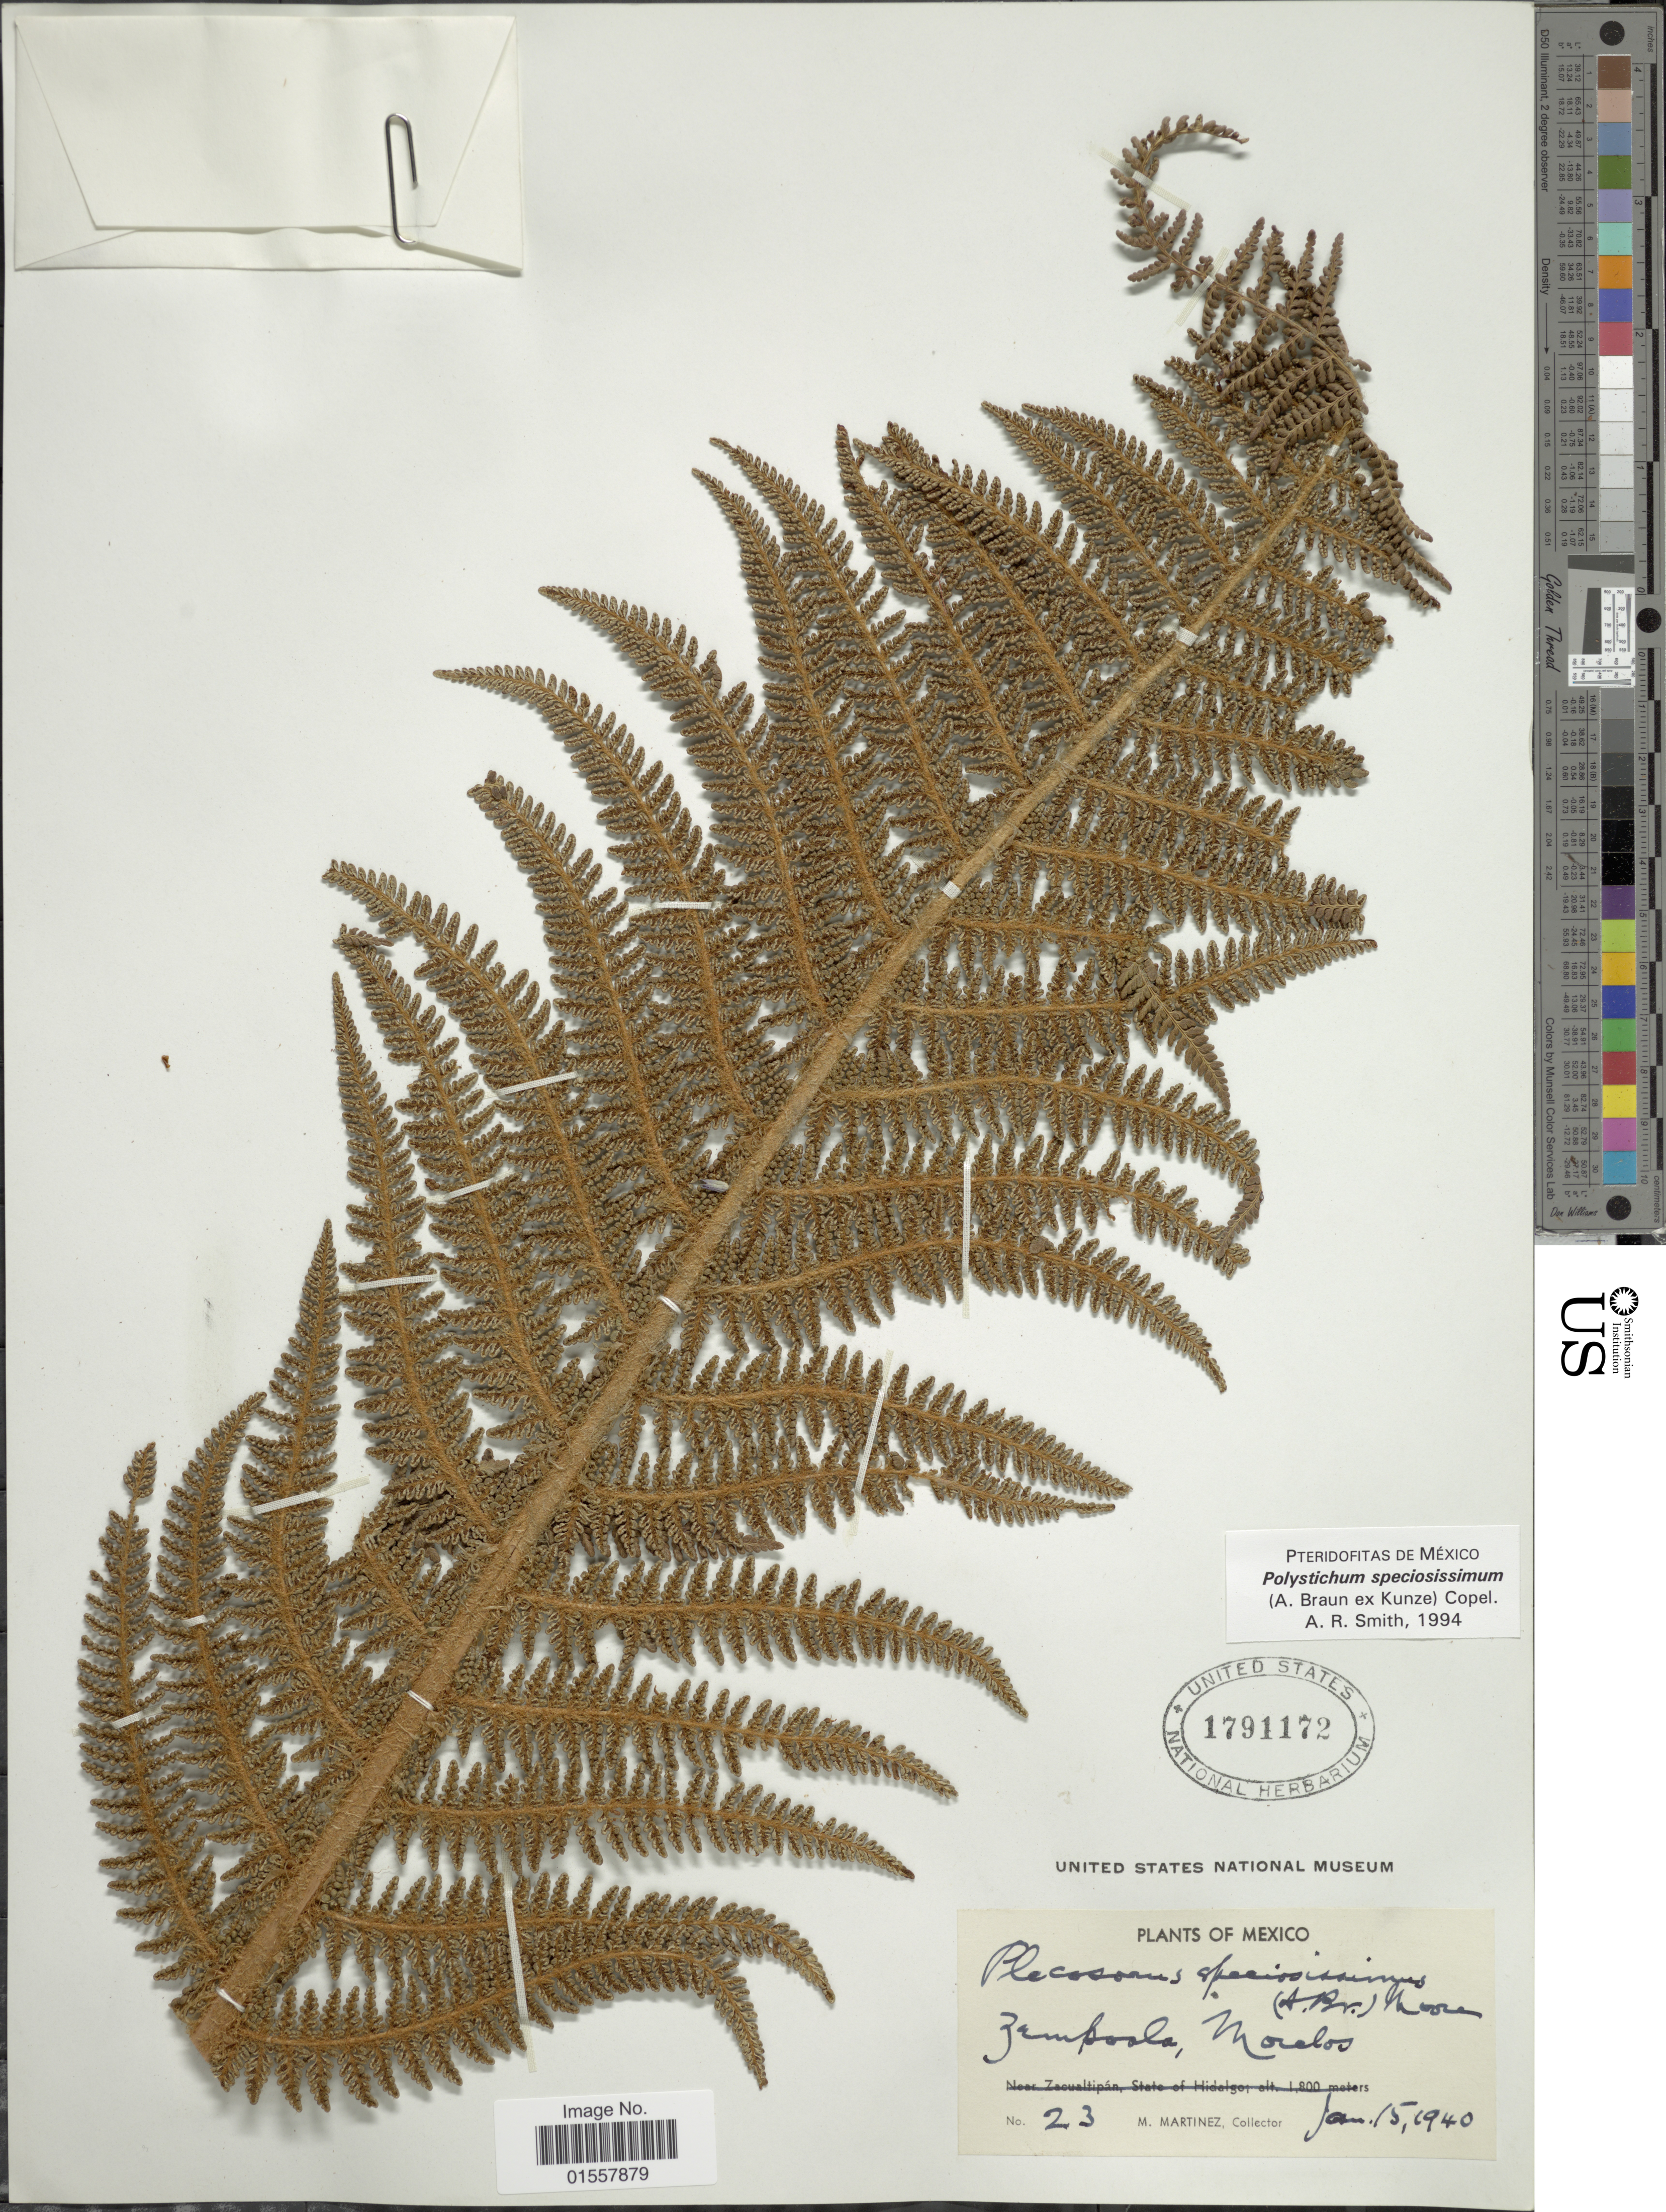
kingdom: Plantae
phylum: Tracheophyta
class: Polypodiopsida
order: Polypodiales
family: Dryopteridaceae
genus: Polystichum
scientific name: Polystichum speciosissimum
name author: (A. Braun ex Kunze) Copel.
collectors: M. Martinez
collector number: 23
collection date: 1940-01-15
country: Mexico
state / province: Morelos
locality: Zempoala, Morelos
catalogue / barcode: US 1791172